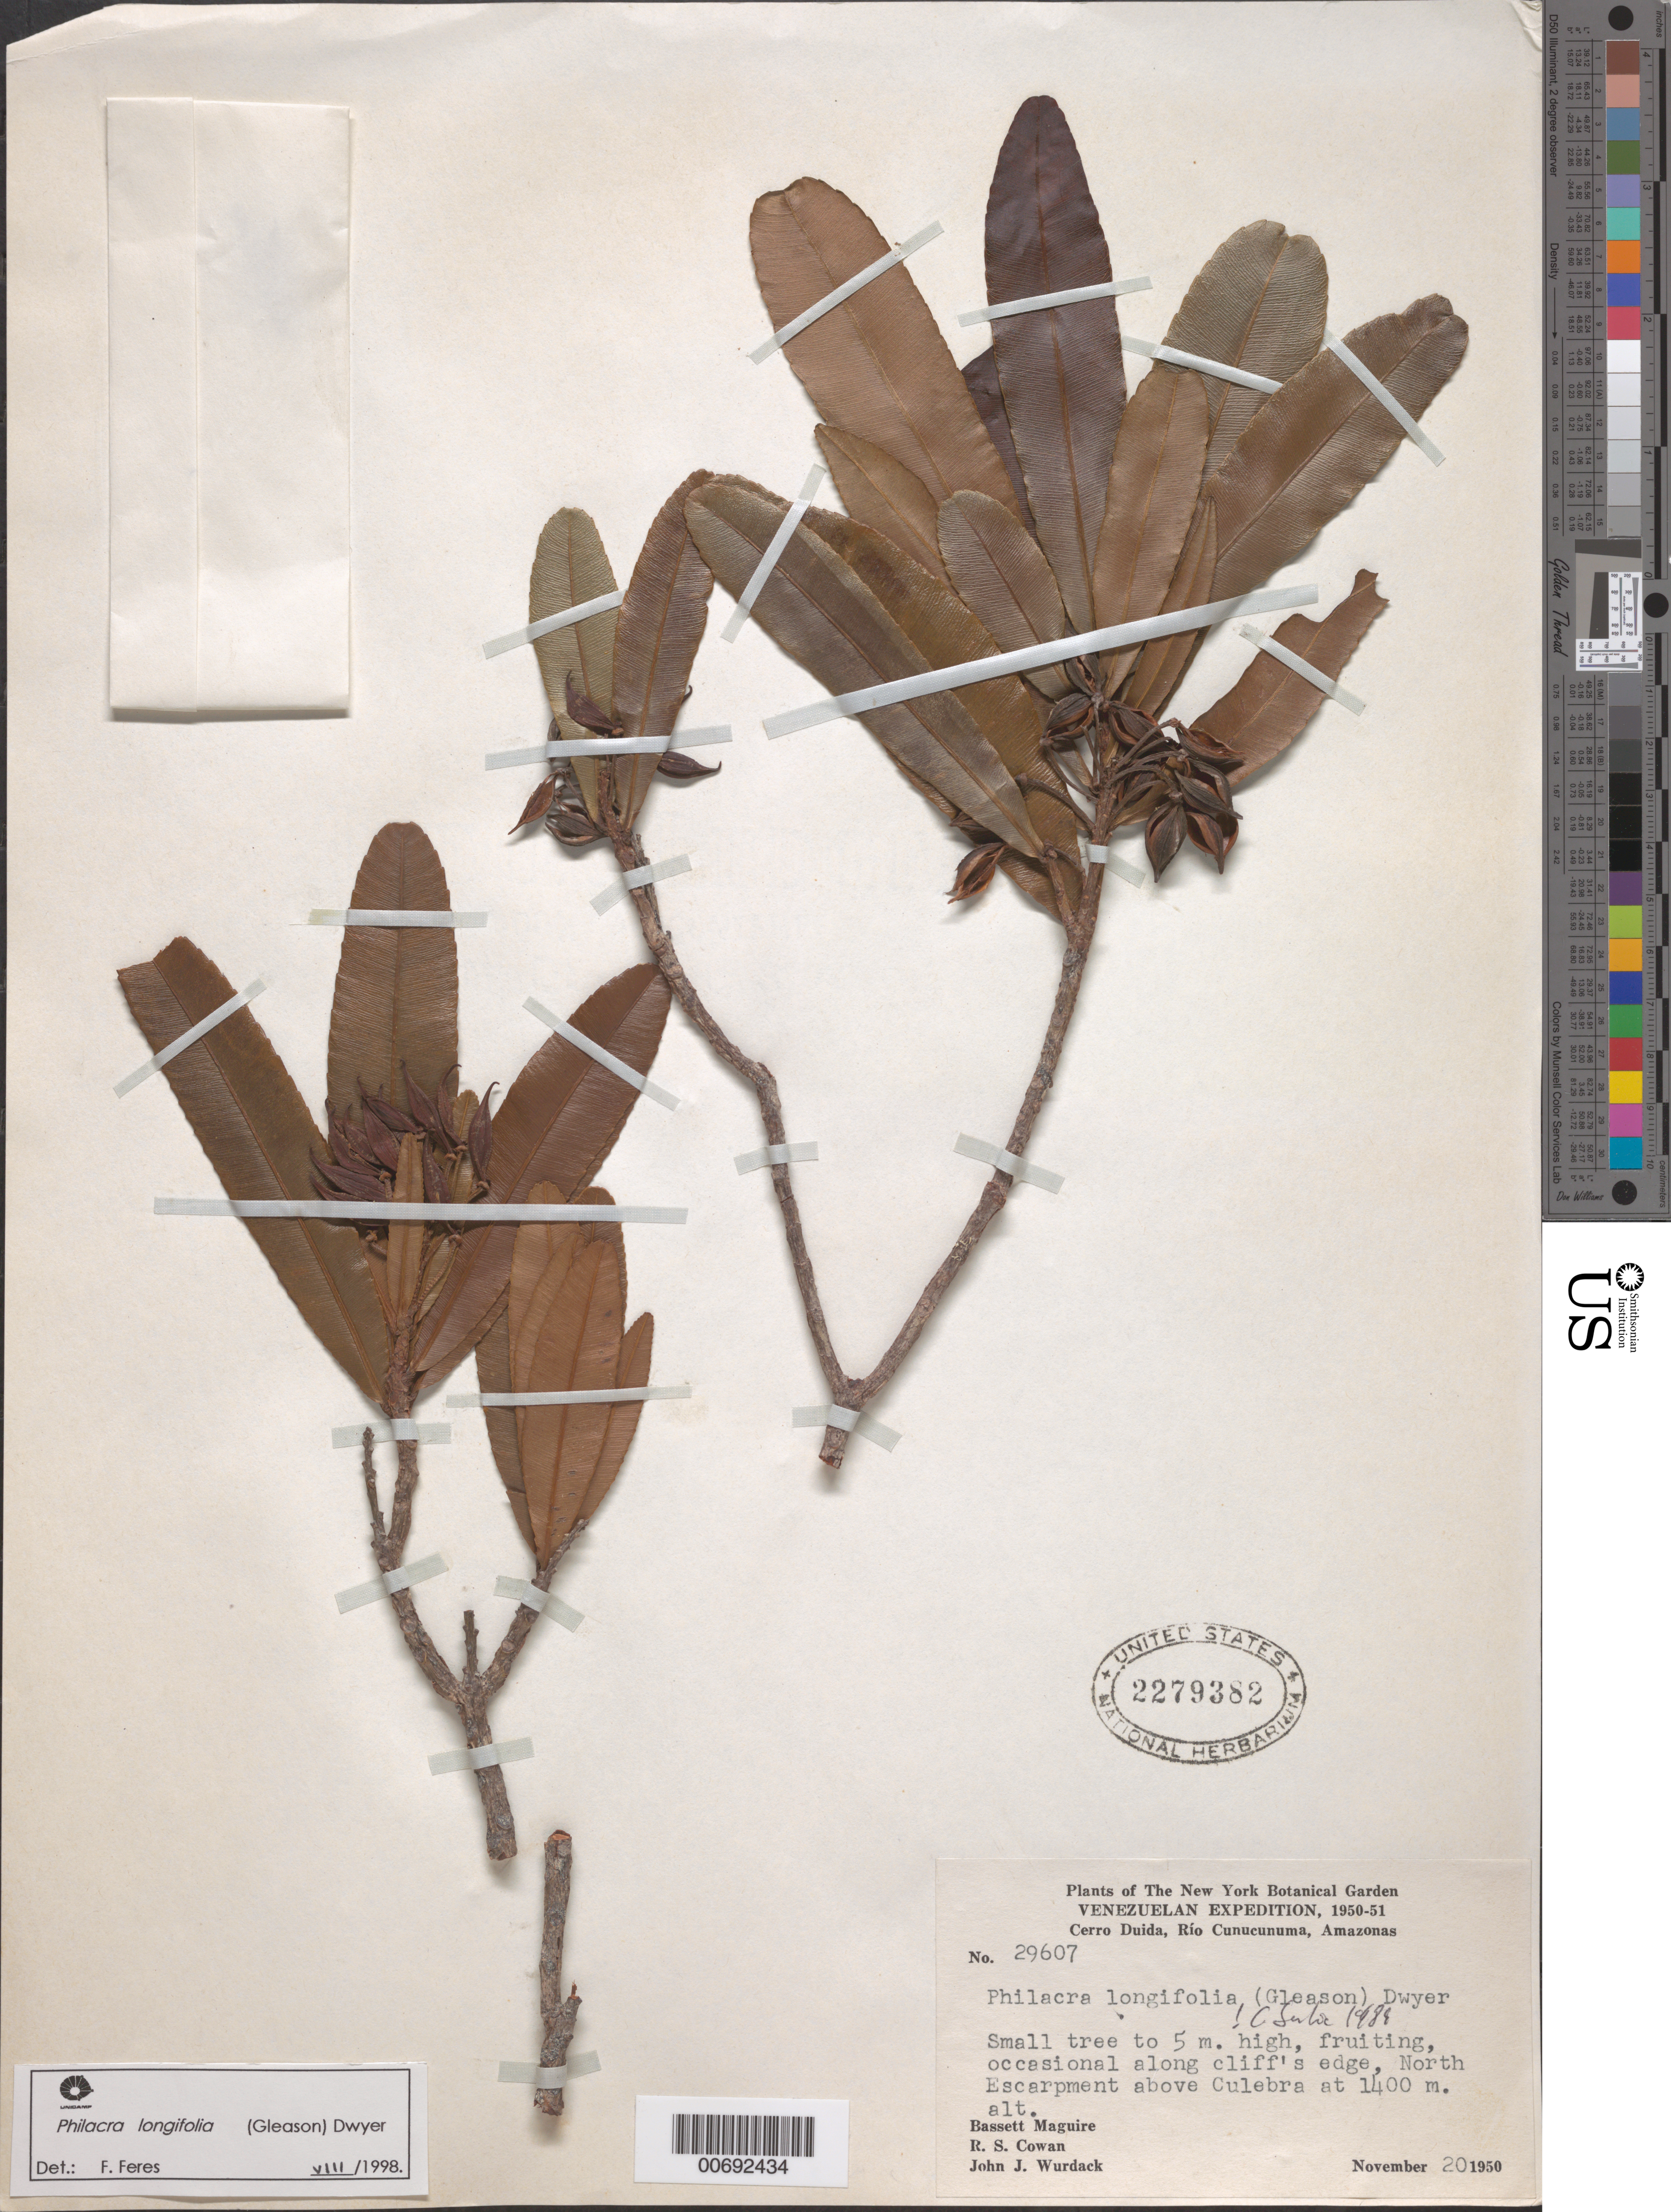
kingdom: Plantae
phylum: Tracheophyta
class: Magnoliopsida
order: Malpighiales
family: Ochnaceae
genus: Philacra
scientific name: Philacra longifolia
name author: (Gleason) Dwyer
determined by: Feres, F.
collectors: B. Maguire, R. S. Cowan & J. J. Wurdack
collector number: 29607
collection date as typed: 20-Nov-50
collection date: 1950-11-20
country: Venezuela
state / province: Amazonas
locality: Cerro Duida, Río Cunucunuma, above Culebra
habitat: Cliff edge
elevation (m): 1400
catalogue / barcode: US 2279382